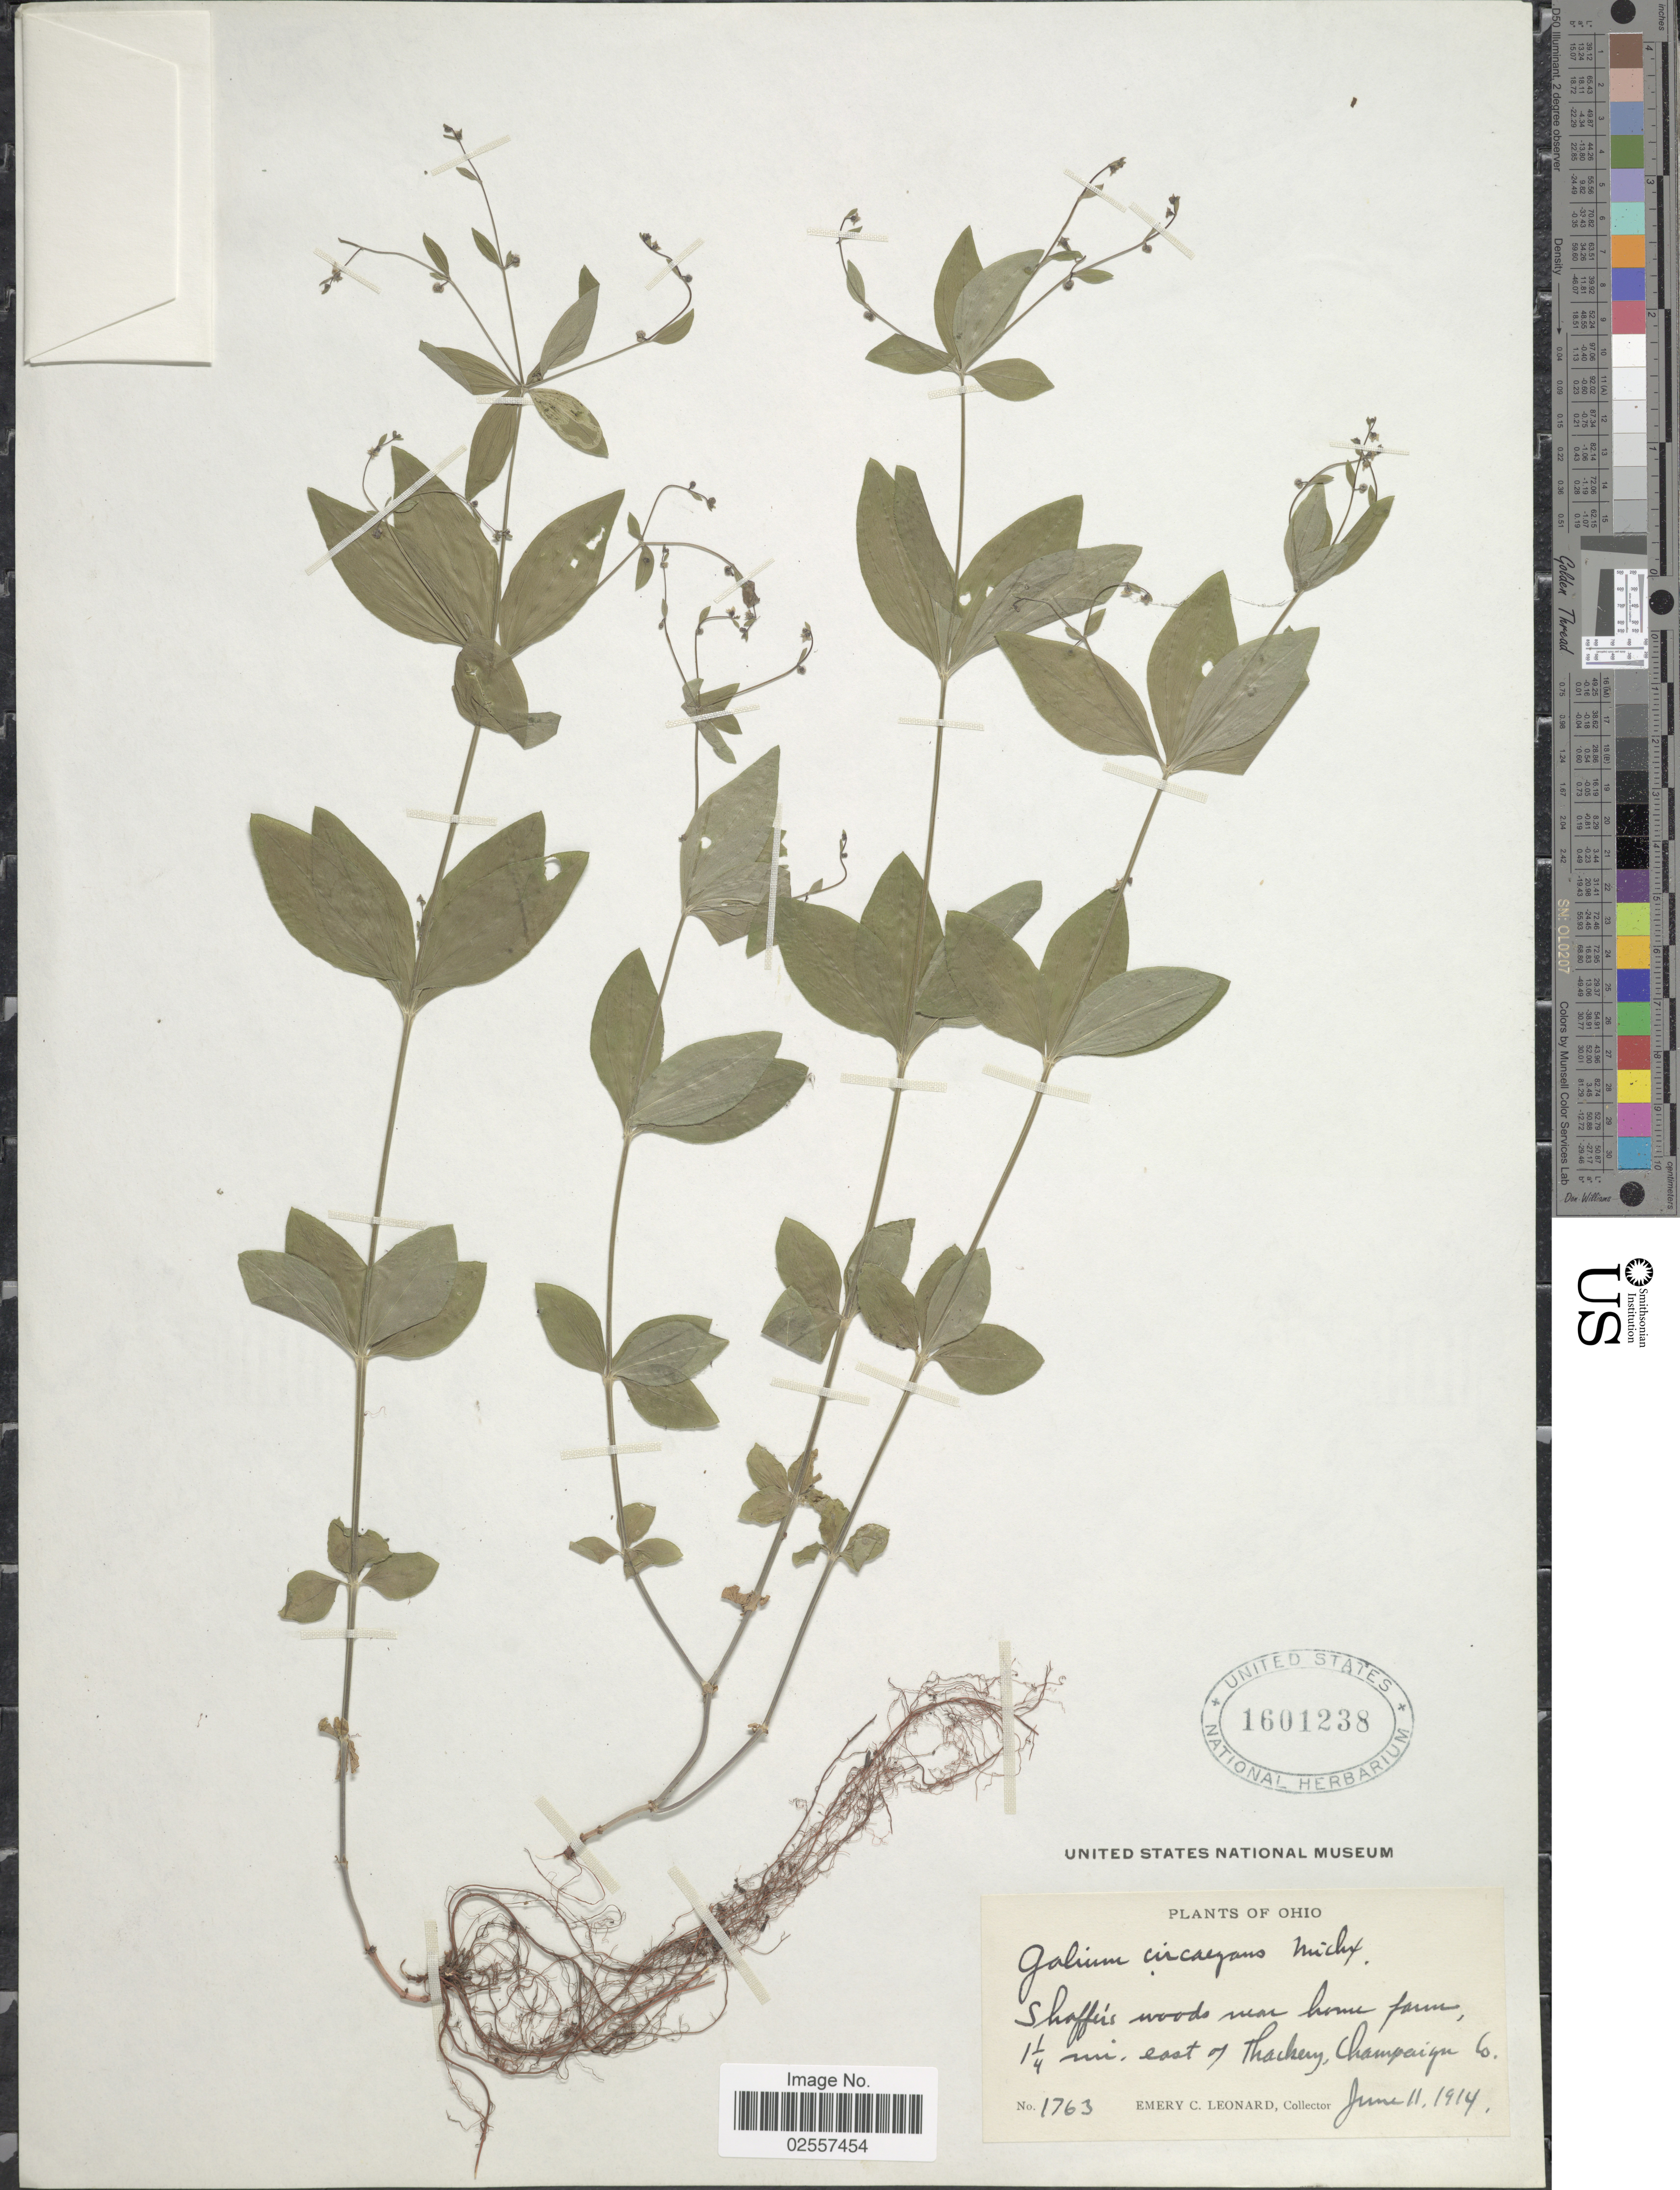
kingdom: Plantae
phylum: Tracheophyta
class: Magnoliopsida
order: Gentianales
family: Rubiaceae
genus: Galium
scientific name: Galium circaezans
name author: Michx.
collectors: E. C. Leonard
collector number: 1763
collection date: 1914-06-11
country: United States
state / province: Ohio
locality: Shaffer's woods near home farm, 1¼ mi east of Thakery, Champaign Co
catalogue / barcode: US 1601238